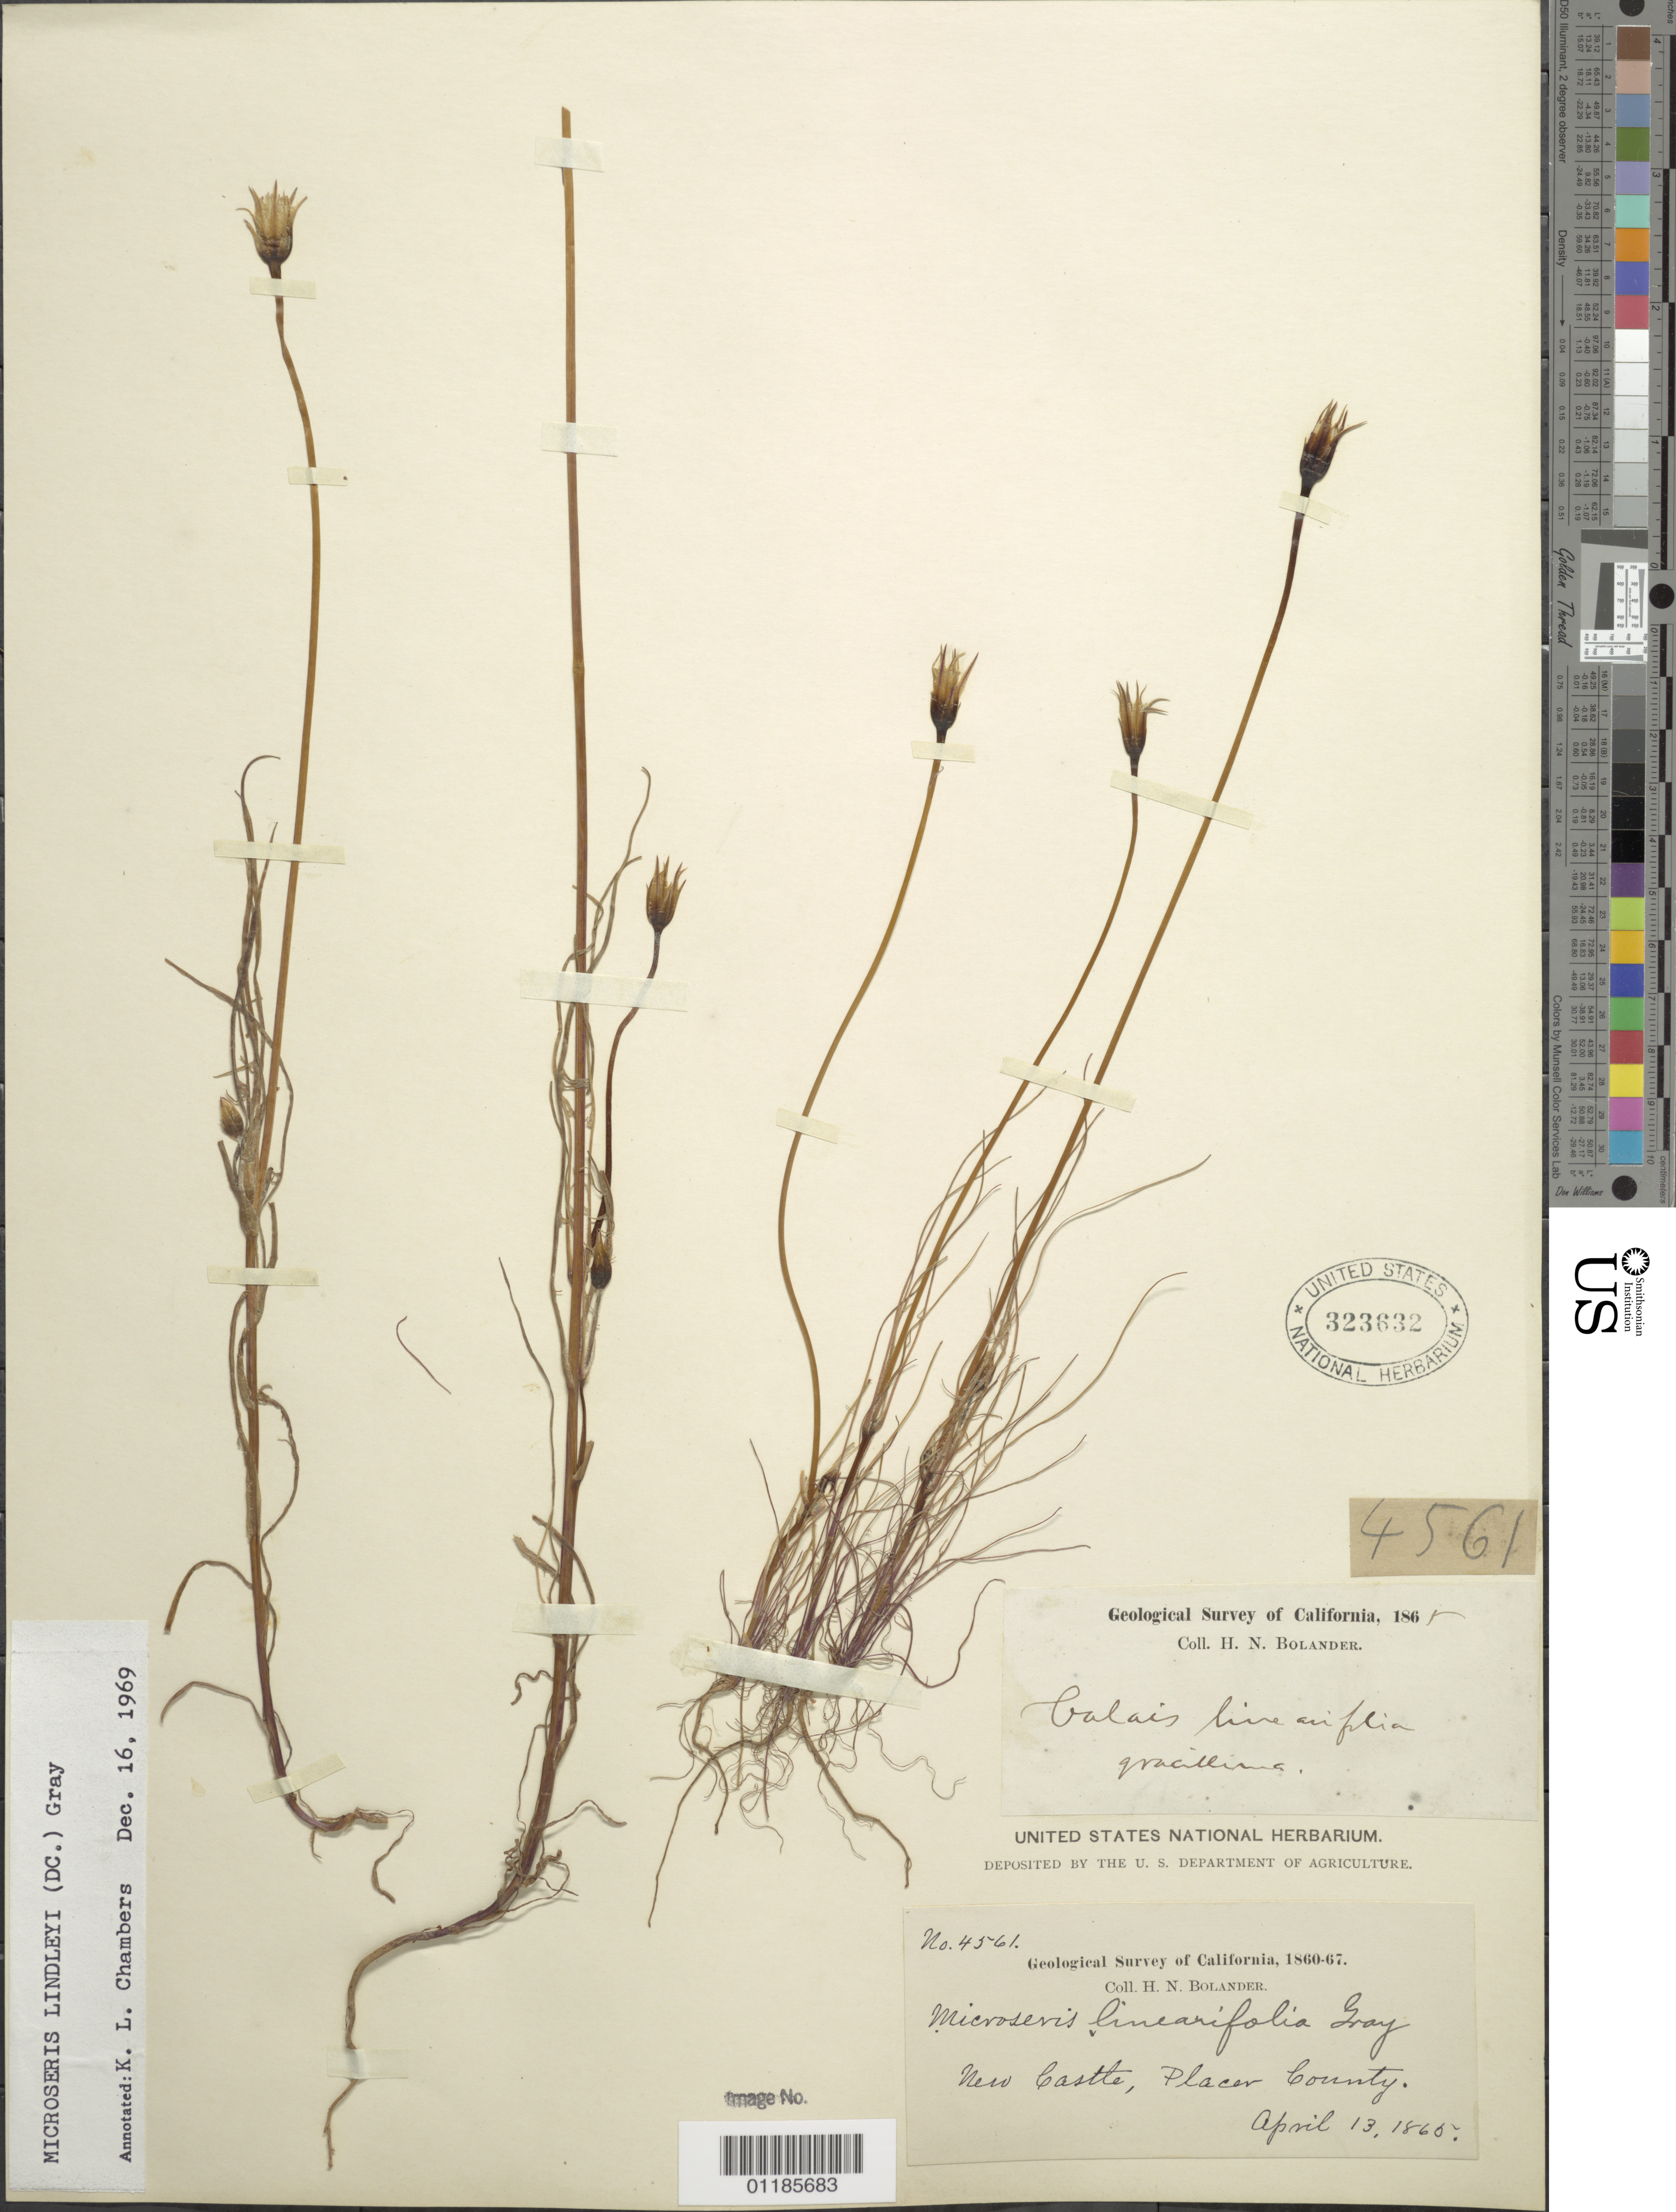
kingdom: Plantae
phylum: Tracheophyta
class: Magnoliopsida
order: Asterales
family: Asteraceae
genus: Uropappus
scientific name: Uropappus lindleyi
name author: (DC.) Nutt.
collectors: H. Bolander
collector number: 4561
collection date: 1865-04-13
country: United States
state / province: California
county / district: Placer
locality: New Castle.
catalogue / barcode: US 323632